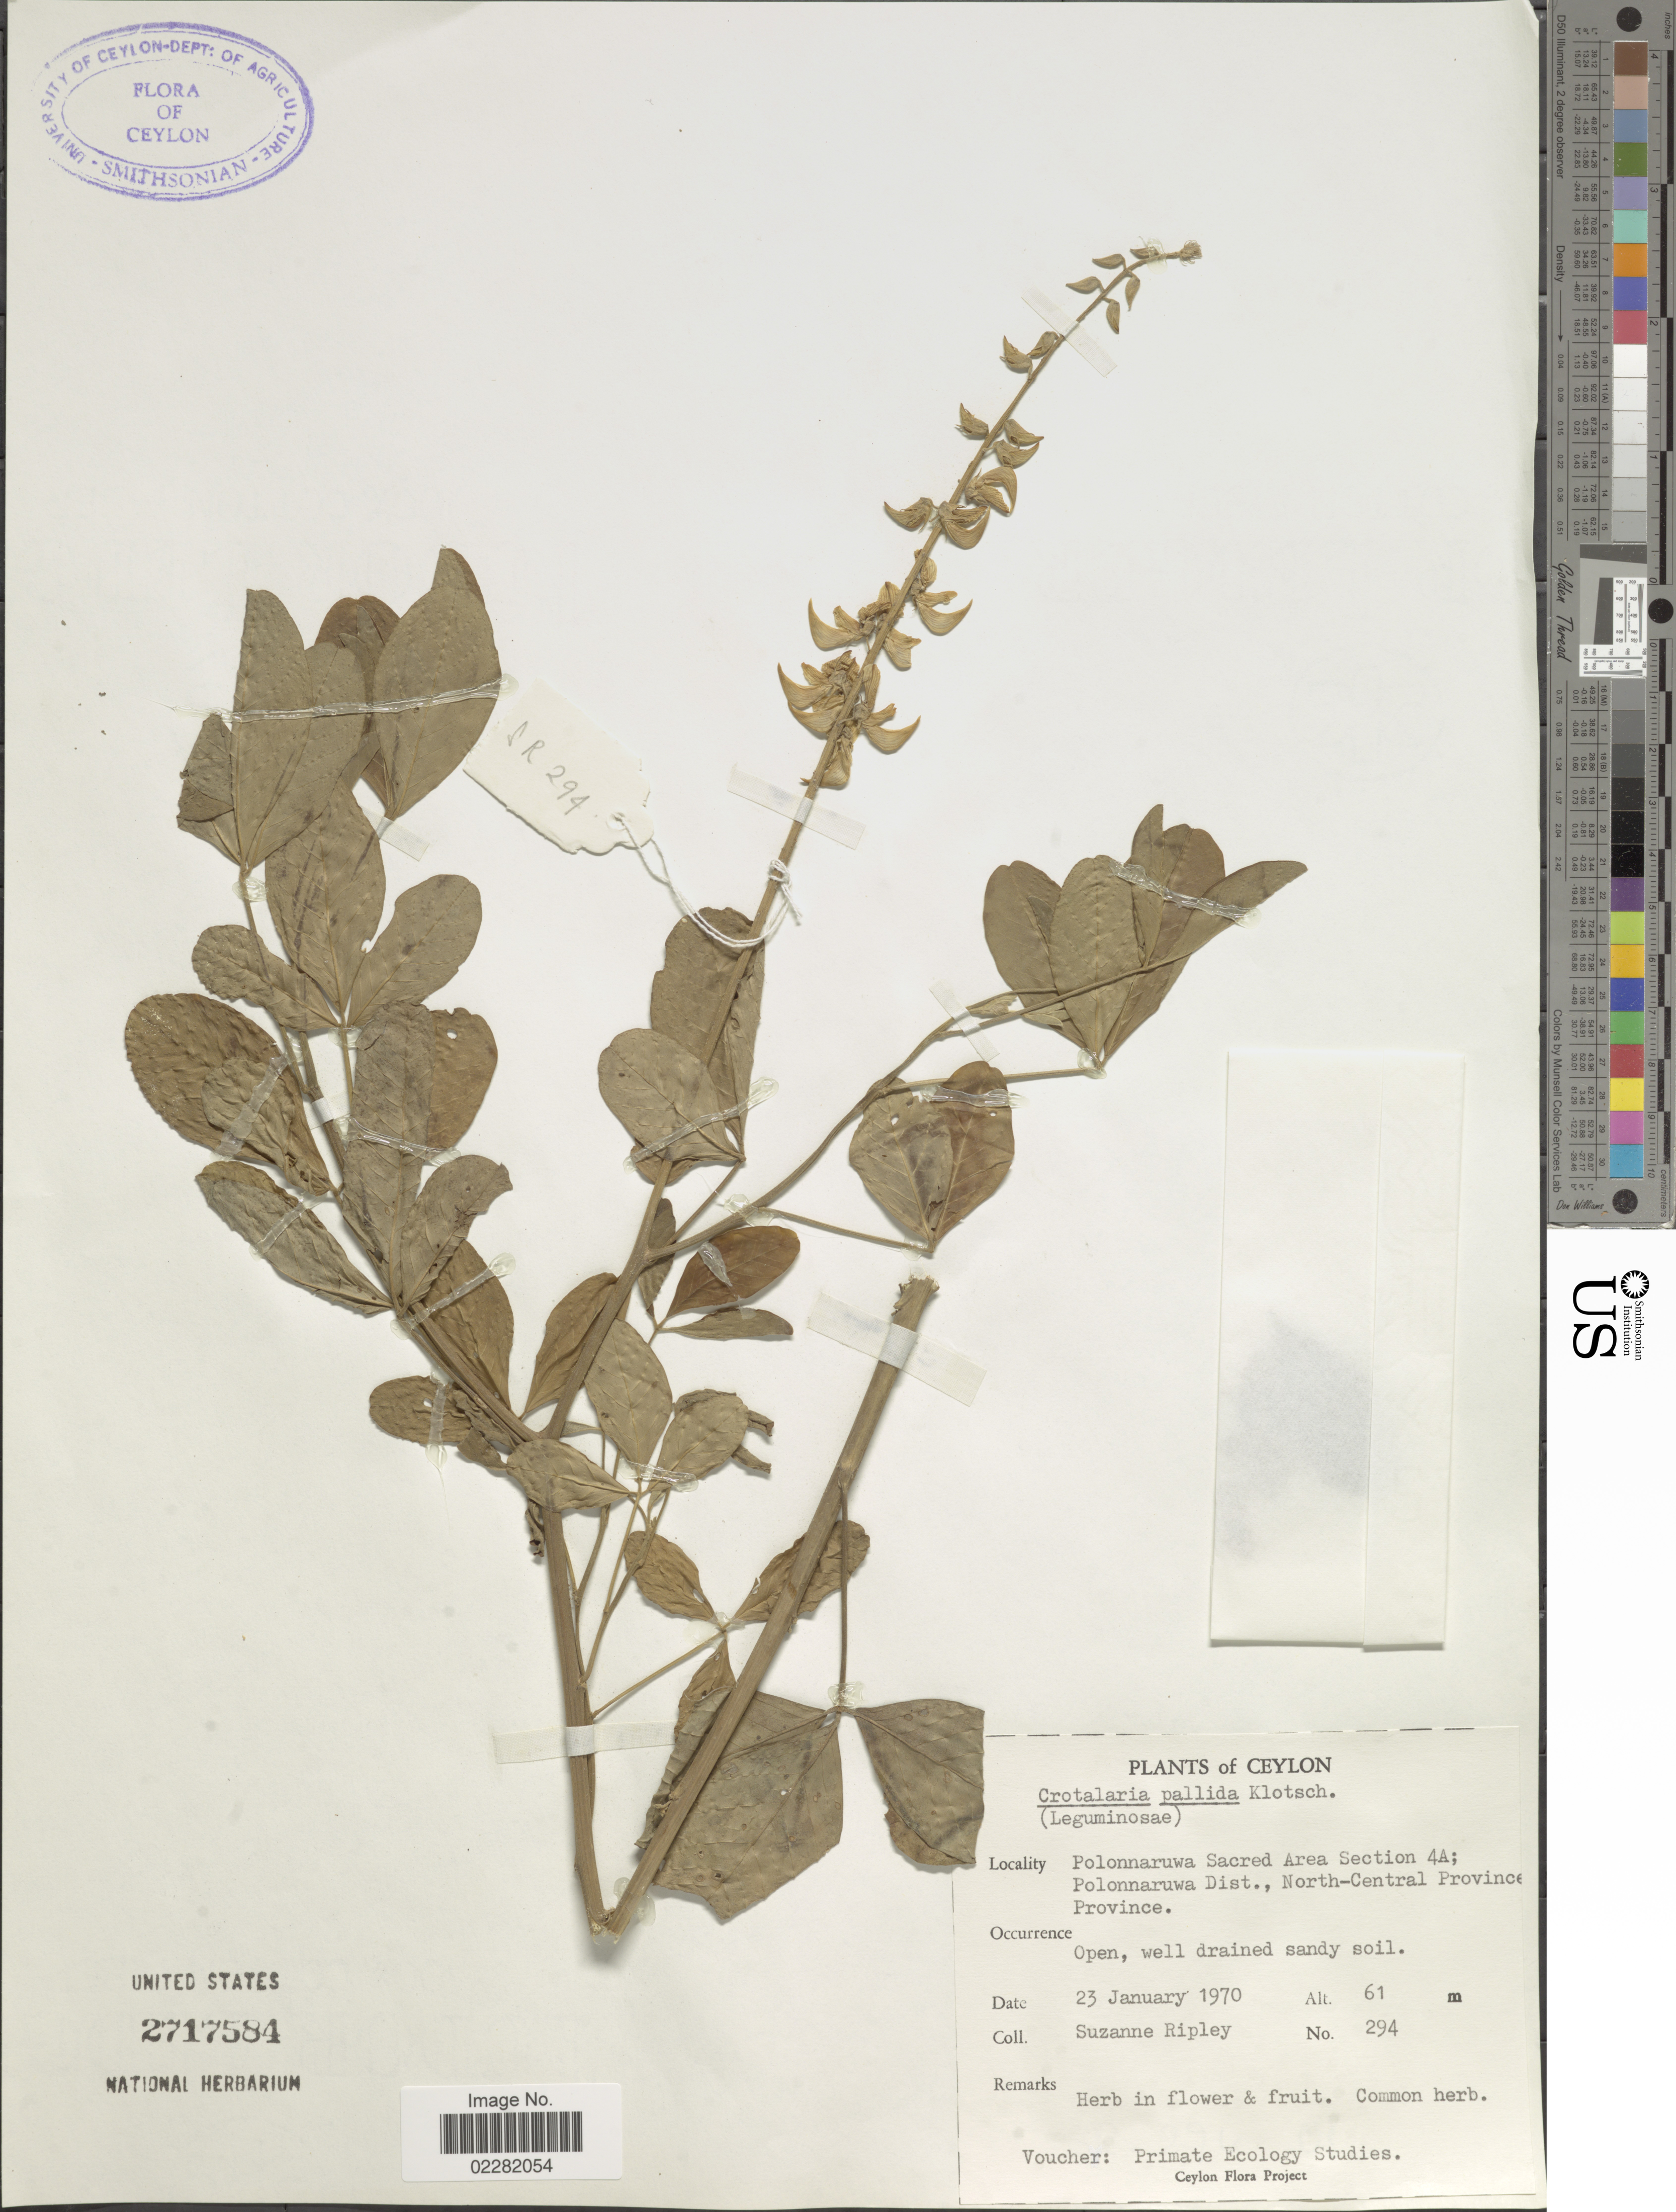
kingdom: Plantae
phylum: Tracheophyta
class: Magnoliopsida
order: Fabales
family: Fabaceae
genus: Crotalaria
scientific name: Crotalaria pallida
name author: Aiton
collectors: S. Ripley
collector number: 294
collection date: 1970-01-23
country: Sri Lanka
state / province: North Central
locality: Ceylon, Polonnaruwa Sacred ARea SEction 4A; Polonnaruwa Dist.,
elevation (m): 61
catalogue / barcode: US 2717584